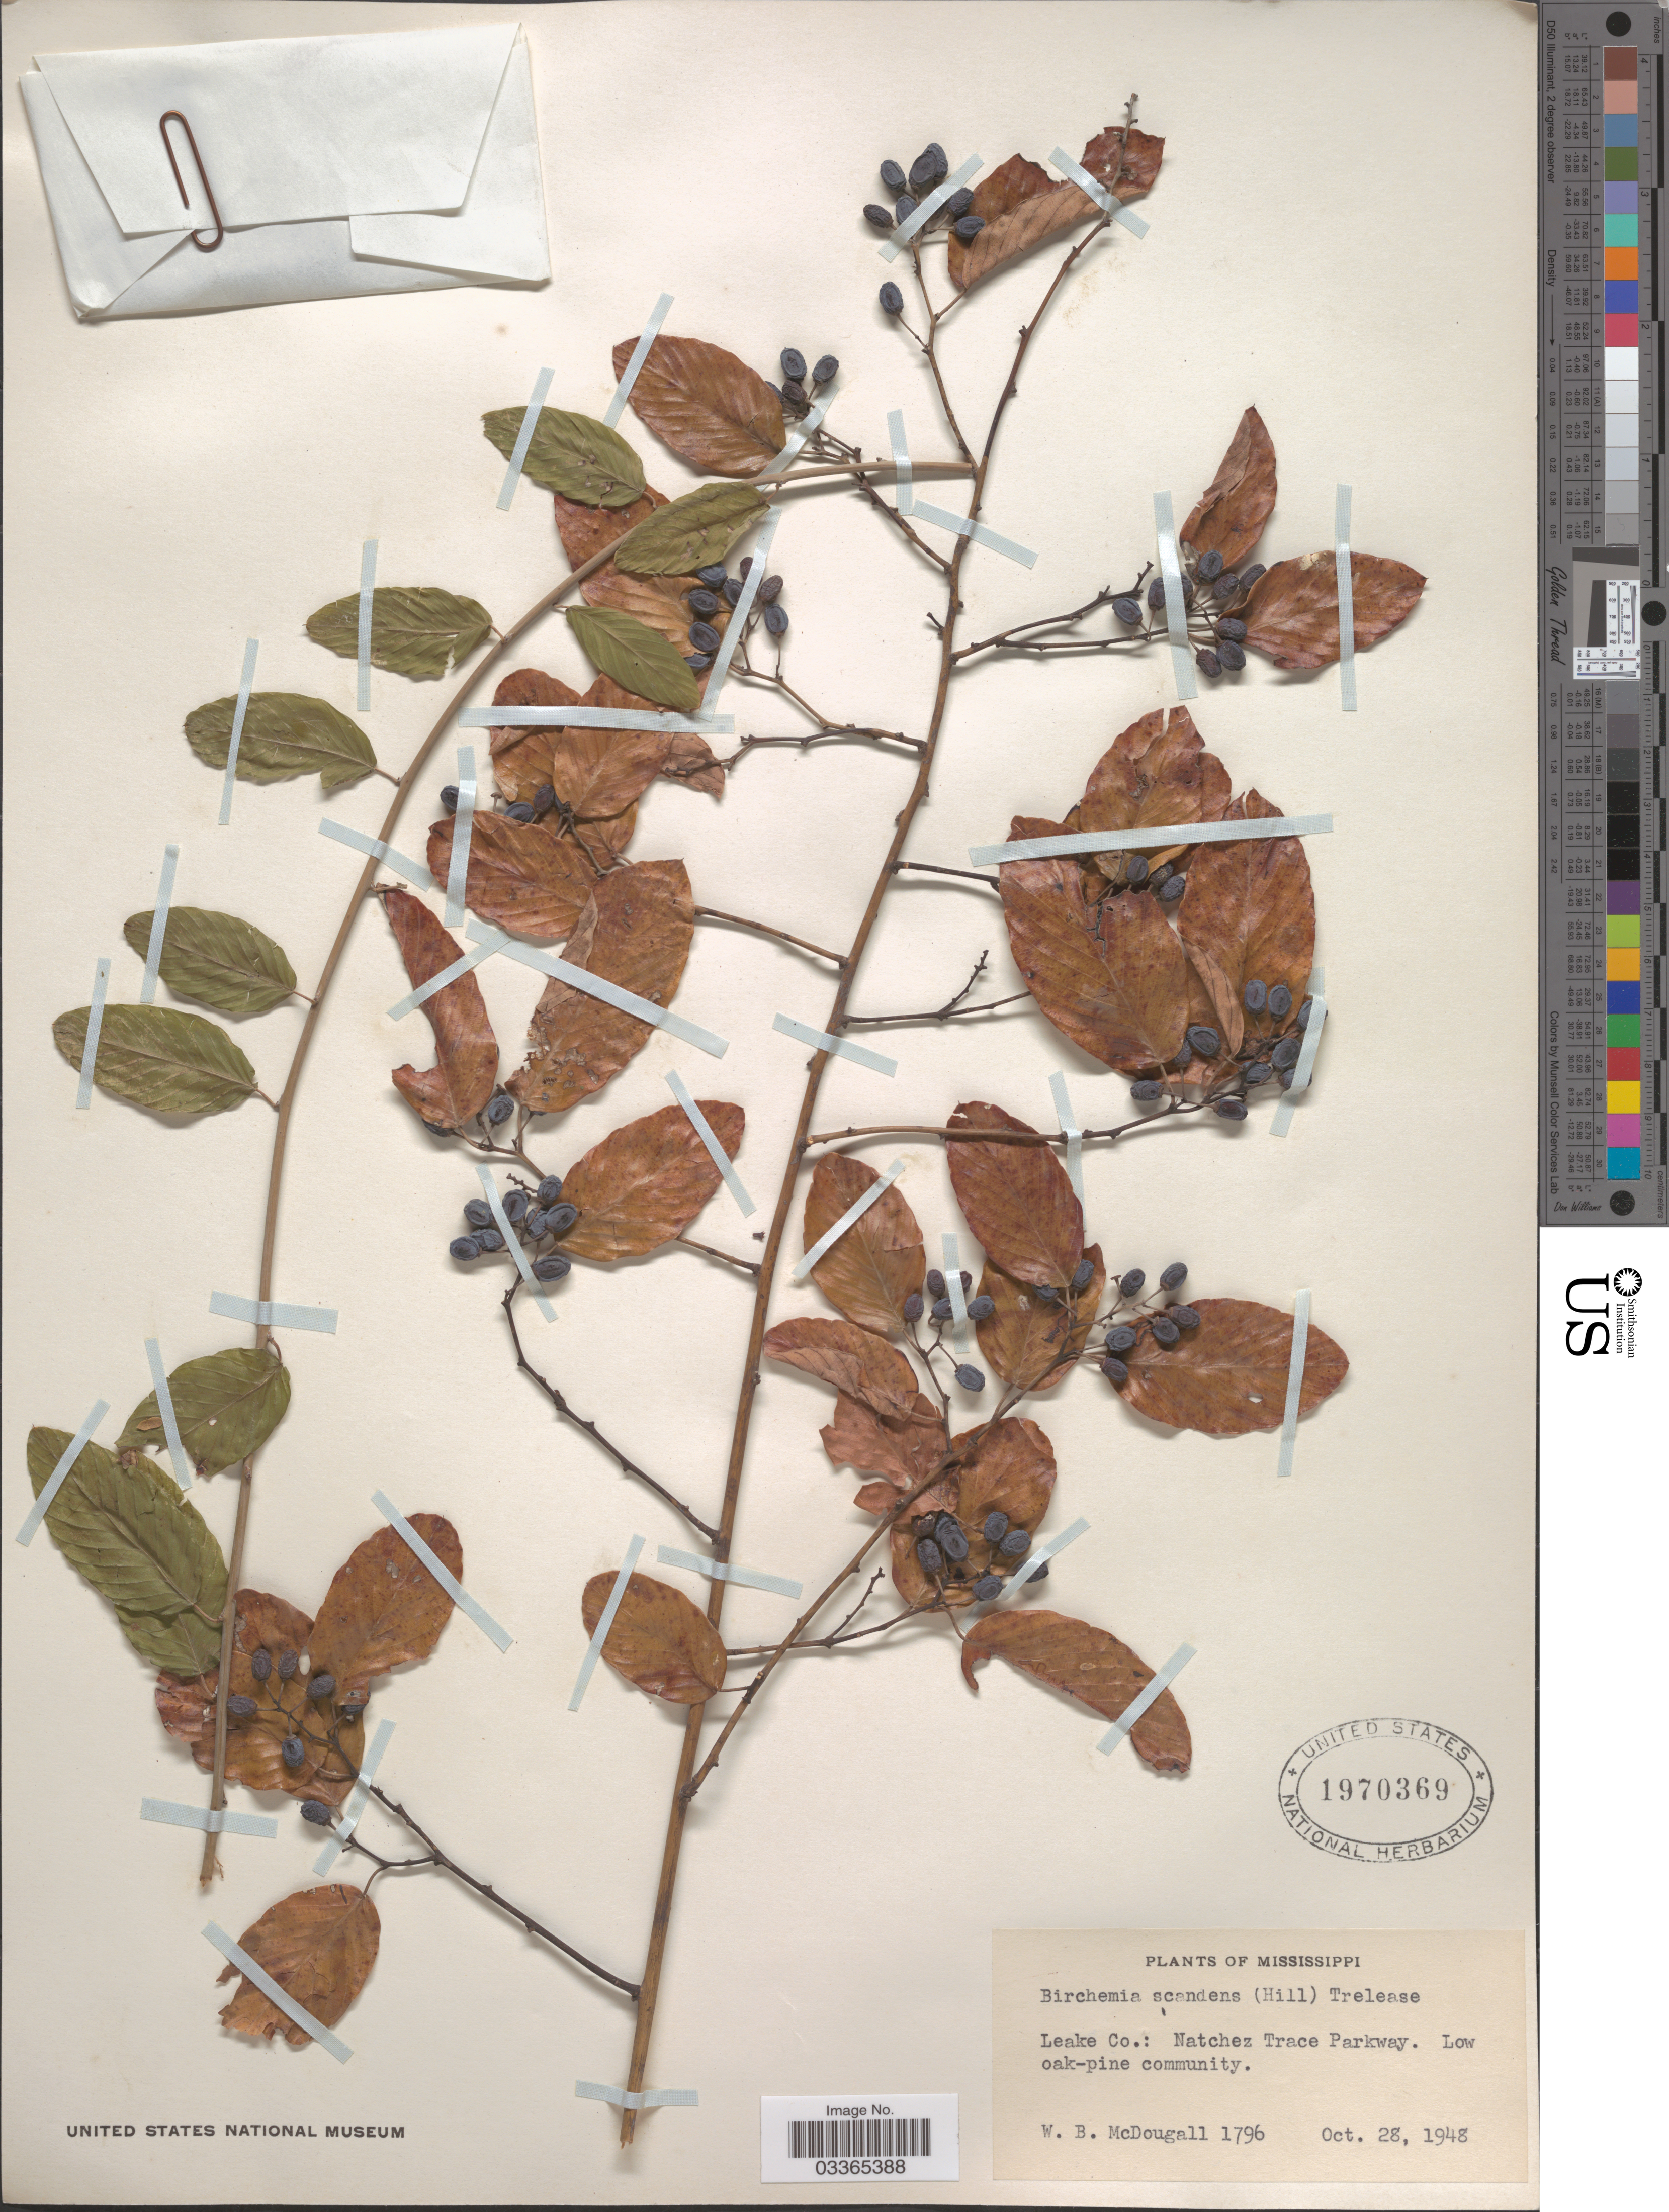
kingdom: Plantae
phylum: Tracheophyta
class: Magnoliopsida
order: Rosales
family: Rhamnaceae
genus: Berchemia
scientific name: Berchemia scandens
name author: (Hill) K. Koch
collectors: W. B. McDougall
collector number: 1796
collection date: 1948-10-28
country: United States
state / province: Mississippi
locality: Leake Co.: Natchez Trace Parkway.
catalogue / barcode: US 1970369